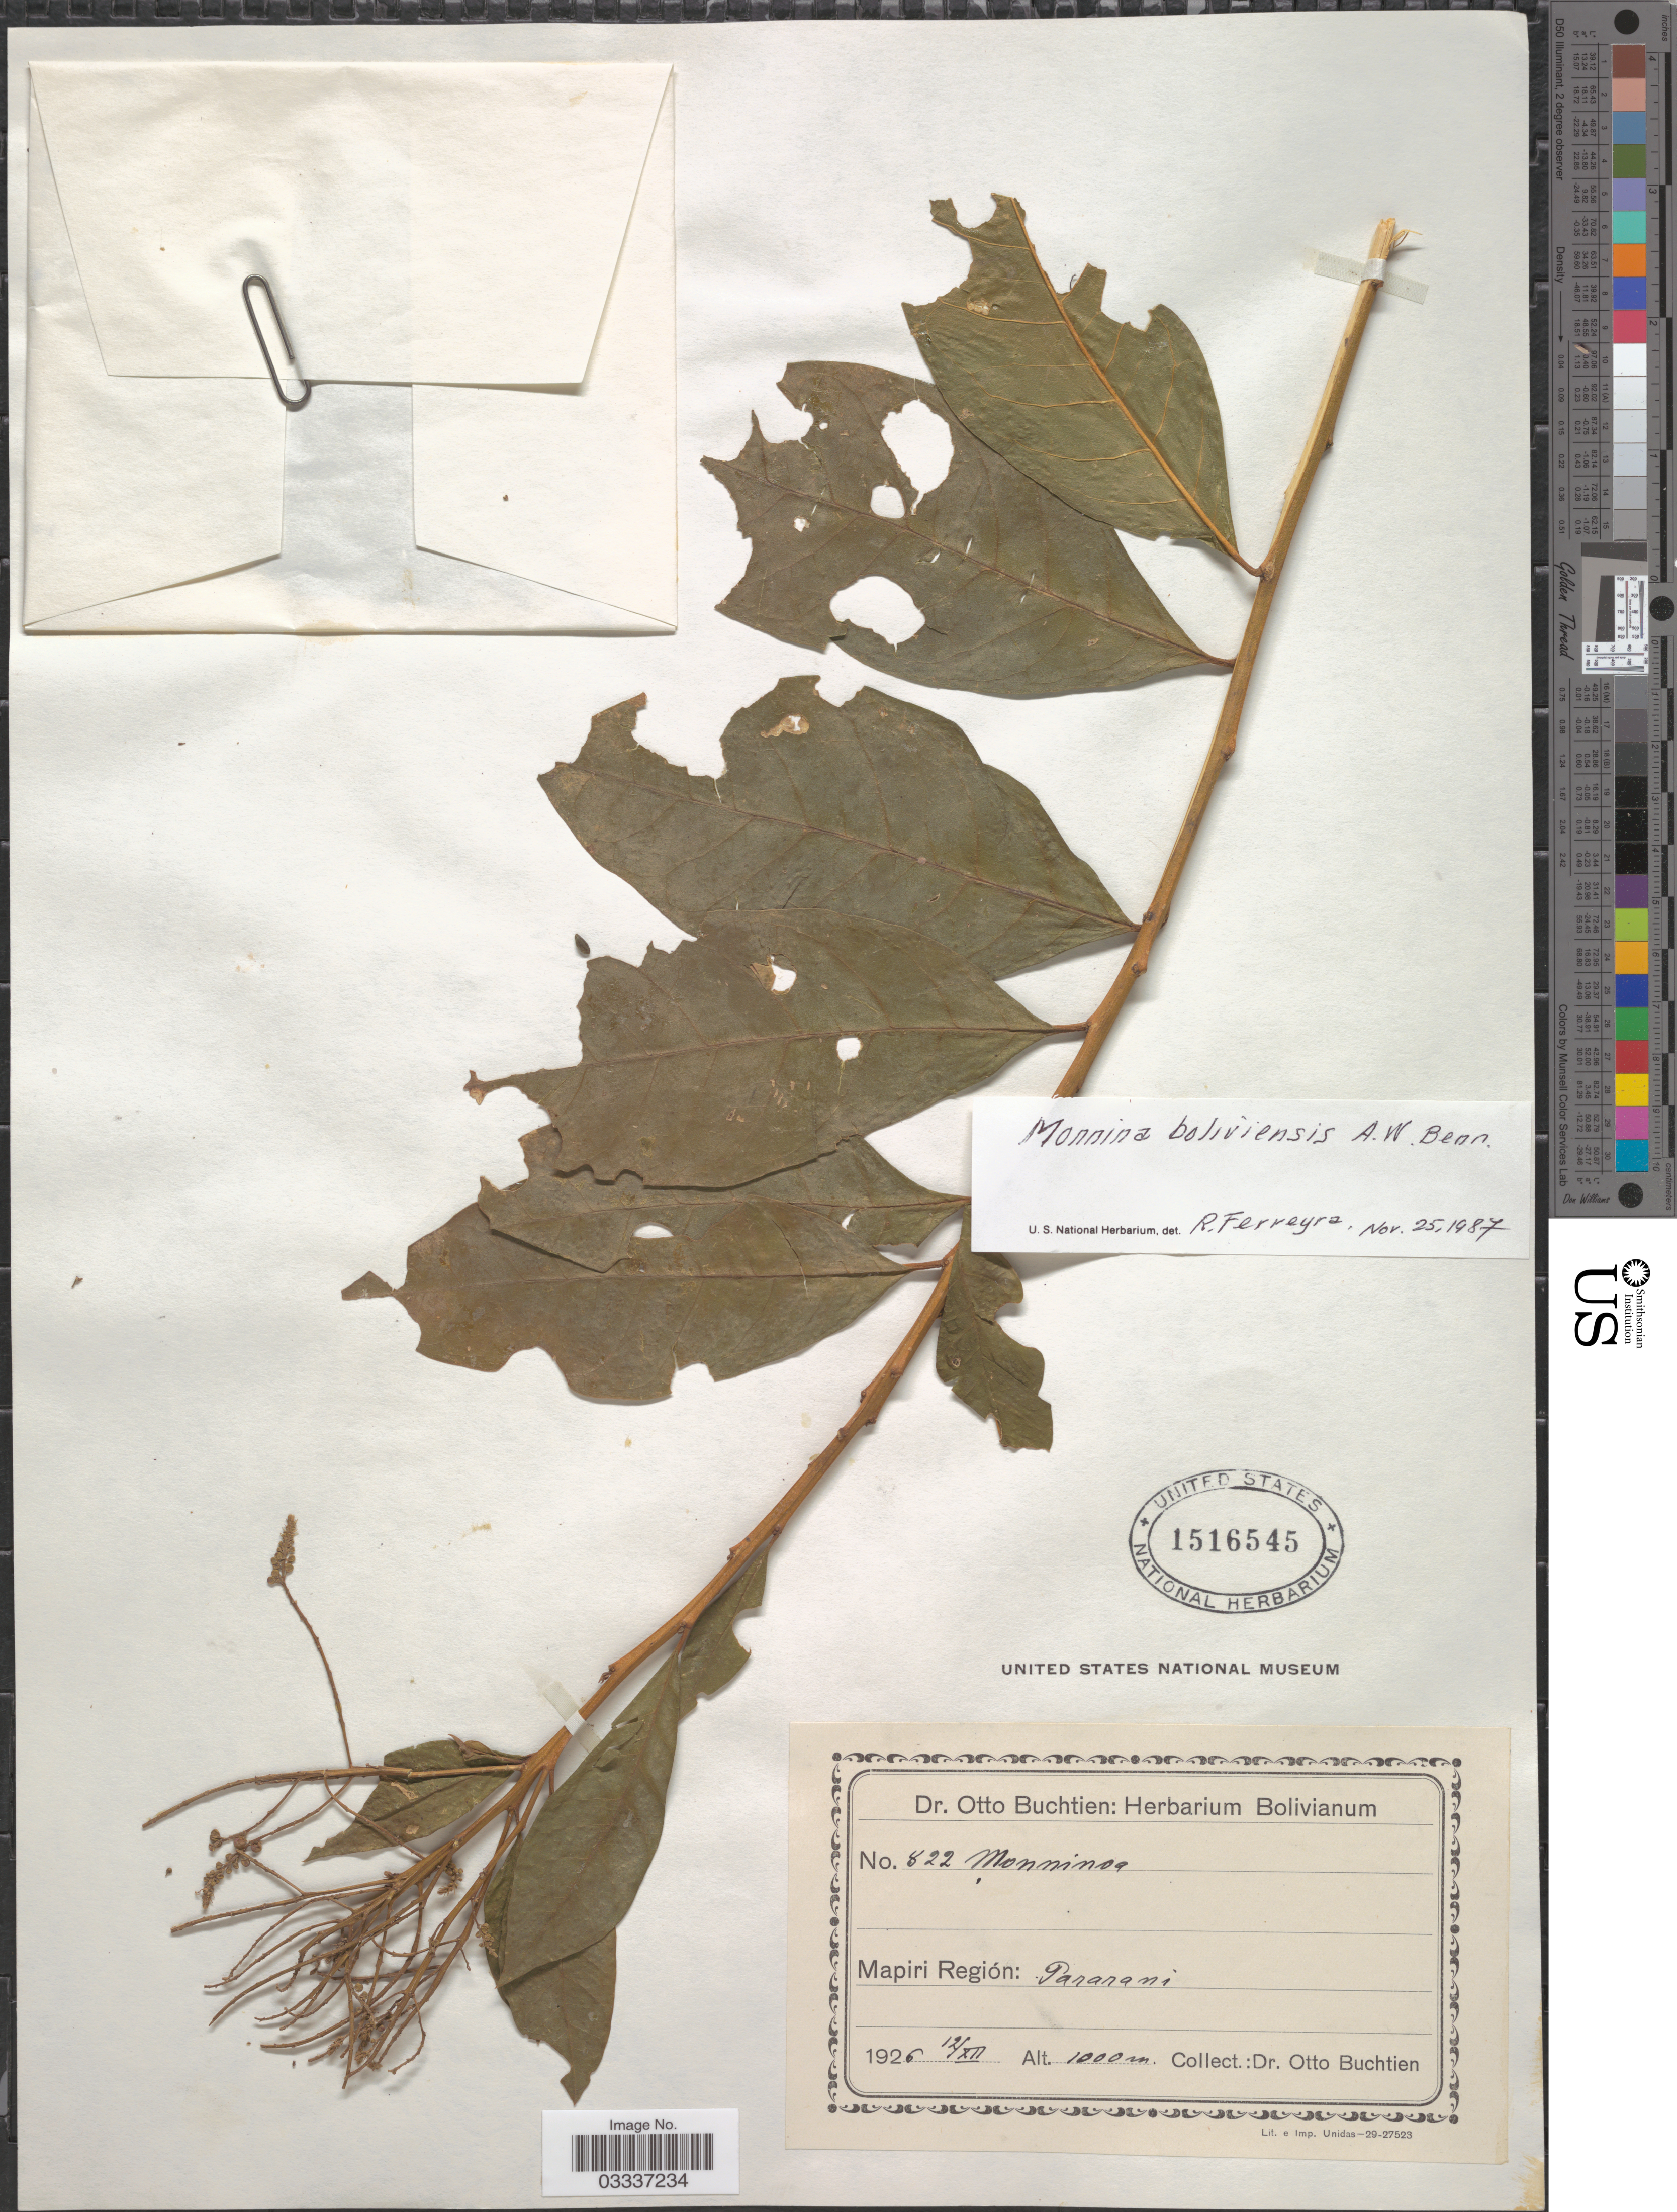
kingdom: Plantae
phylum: Tracheophyta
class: Magnoliopsida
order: Fabales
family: Polygalaceae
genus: Monnina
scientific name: Monnina boliviana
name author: Chodat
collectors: O. Buchtien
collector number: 822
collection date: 1926-12-12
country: Bolivia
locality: Mapiri Región: Pararani.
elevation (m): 1000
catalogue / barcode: US 1516545